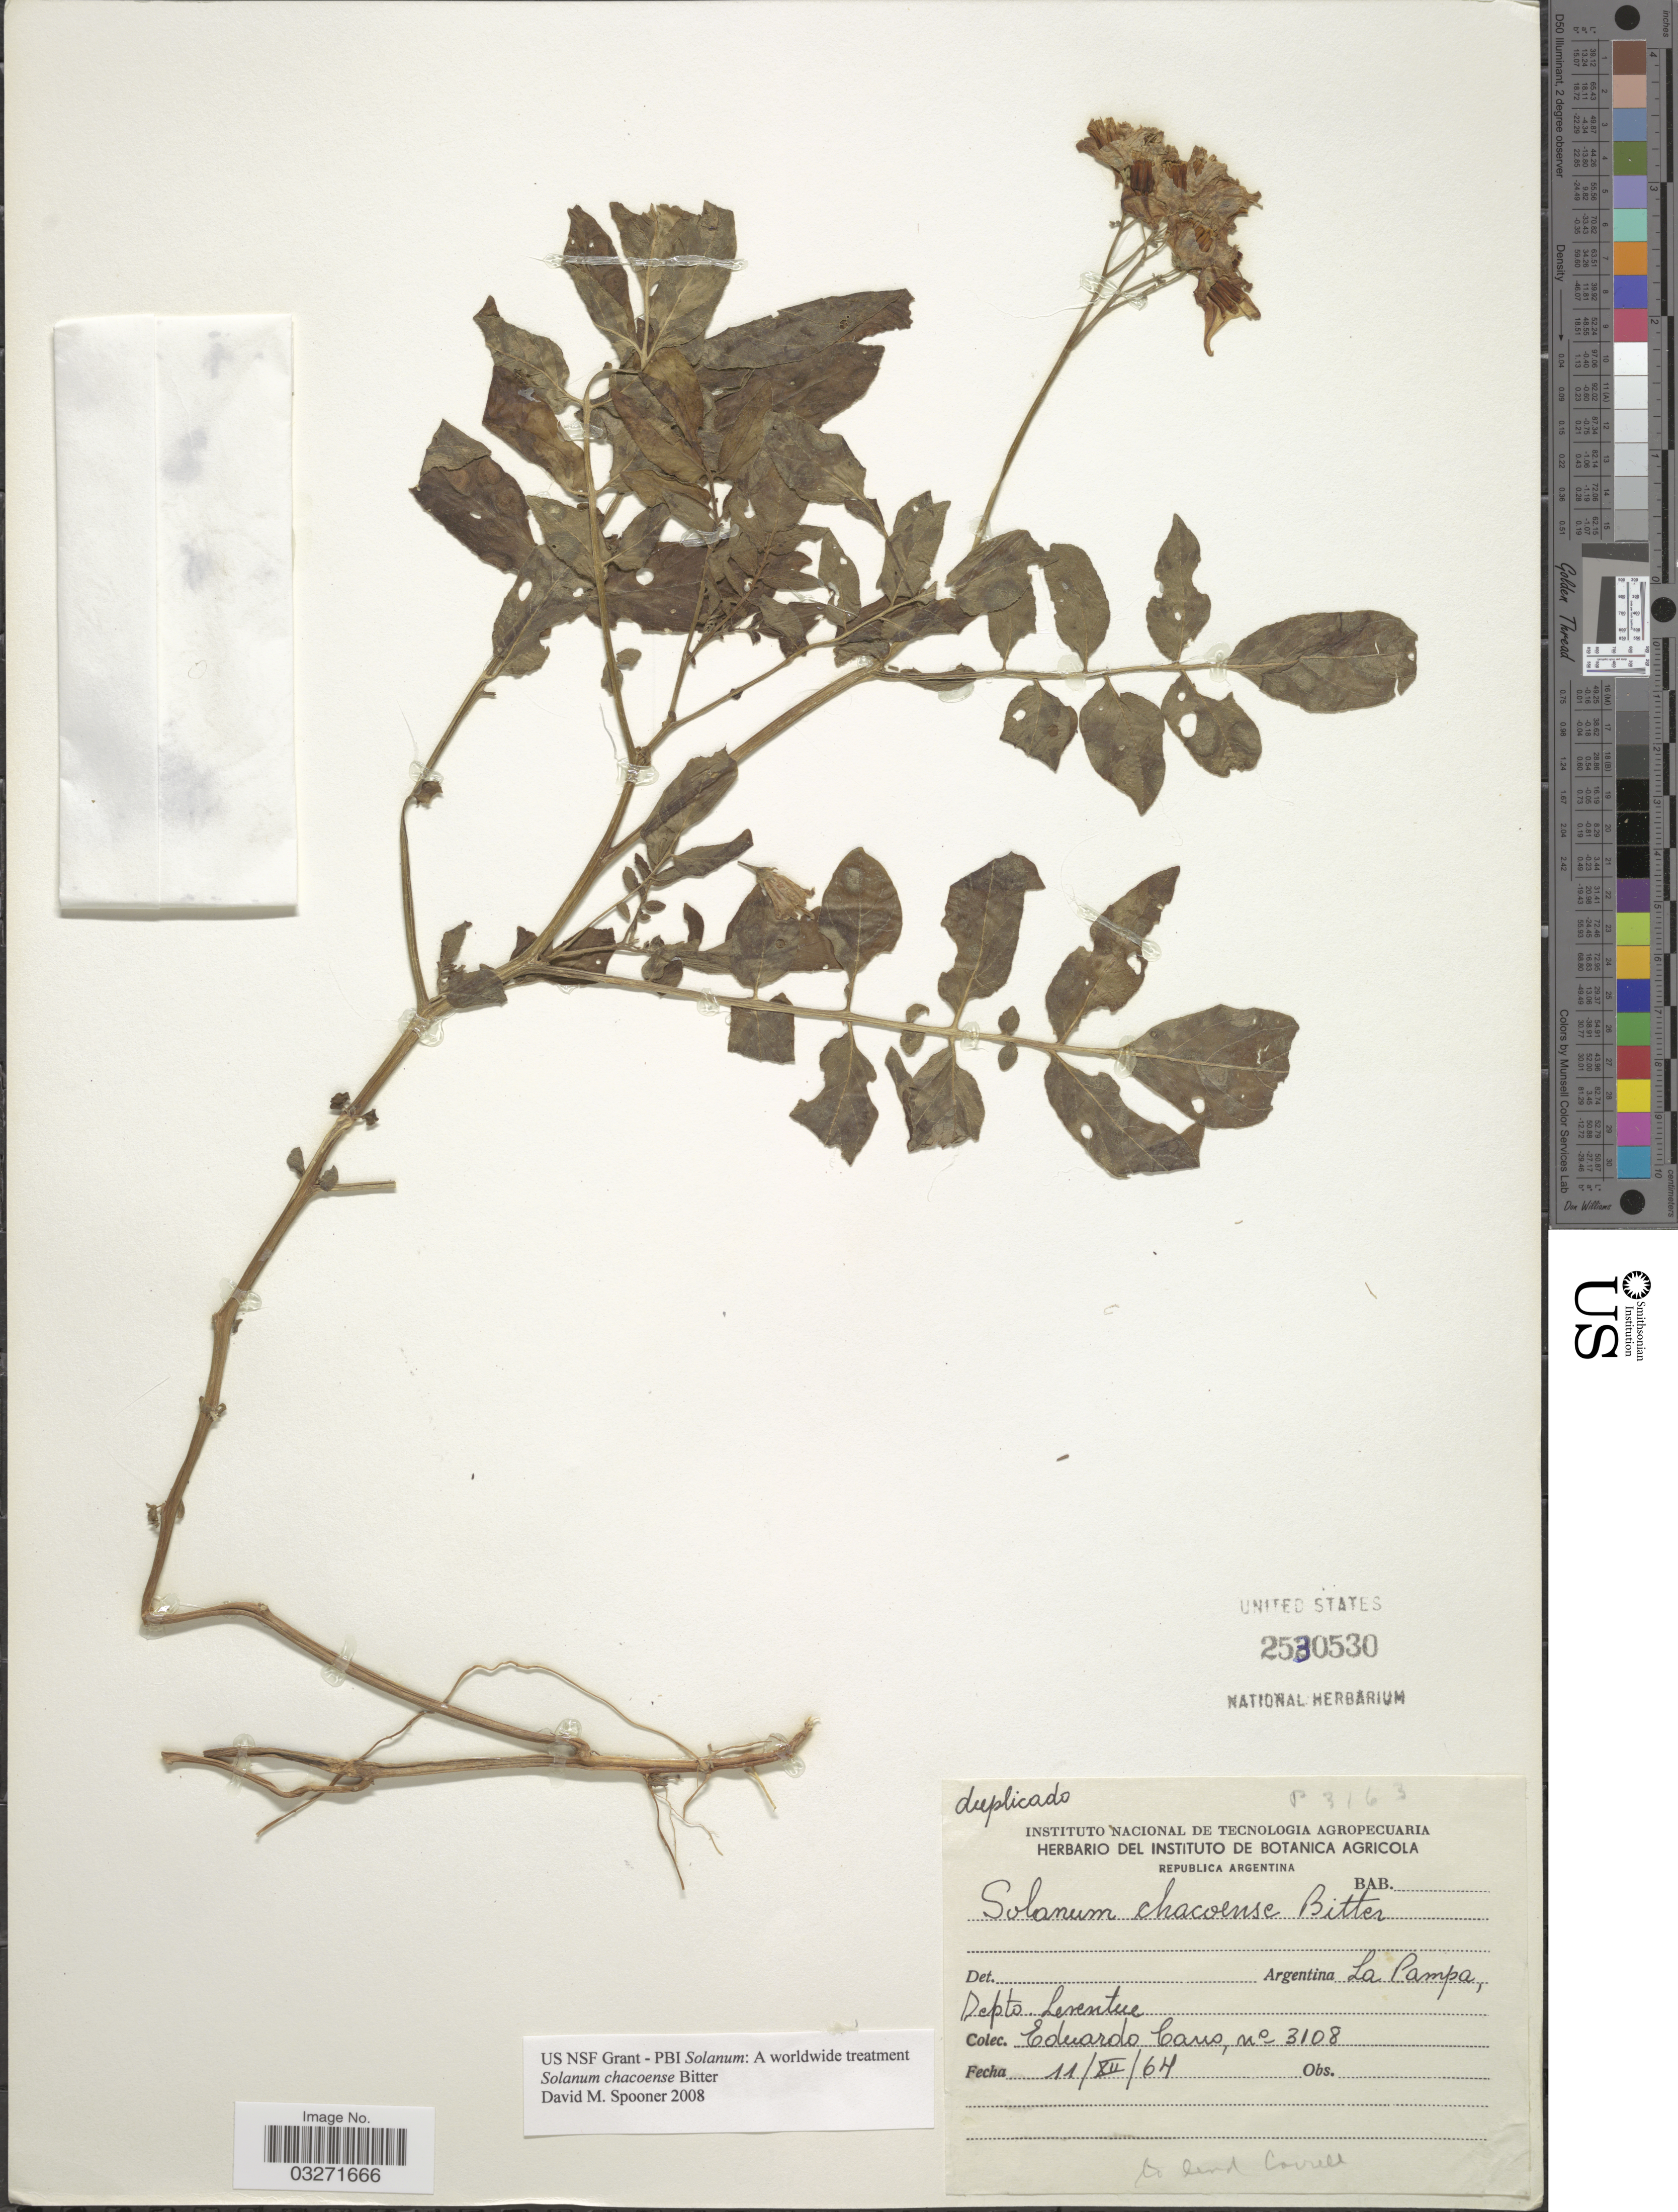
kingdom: Plantae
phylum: Tracheophyta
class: Magnoliopsida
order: Solanales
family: Solanaceae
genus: Solanum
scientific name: Solanum chacoense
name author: Bitt.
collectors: E. Cano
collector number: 3108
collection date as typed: Transcribed d/m/y: 11/12/64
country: Argentina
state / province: La Pampa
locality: Depto. Leventue.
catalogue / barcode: US 2530530